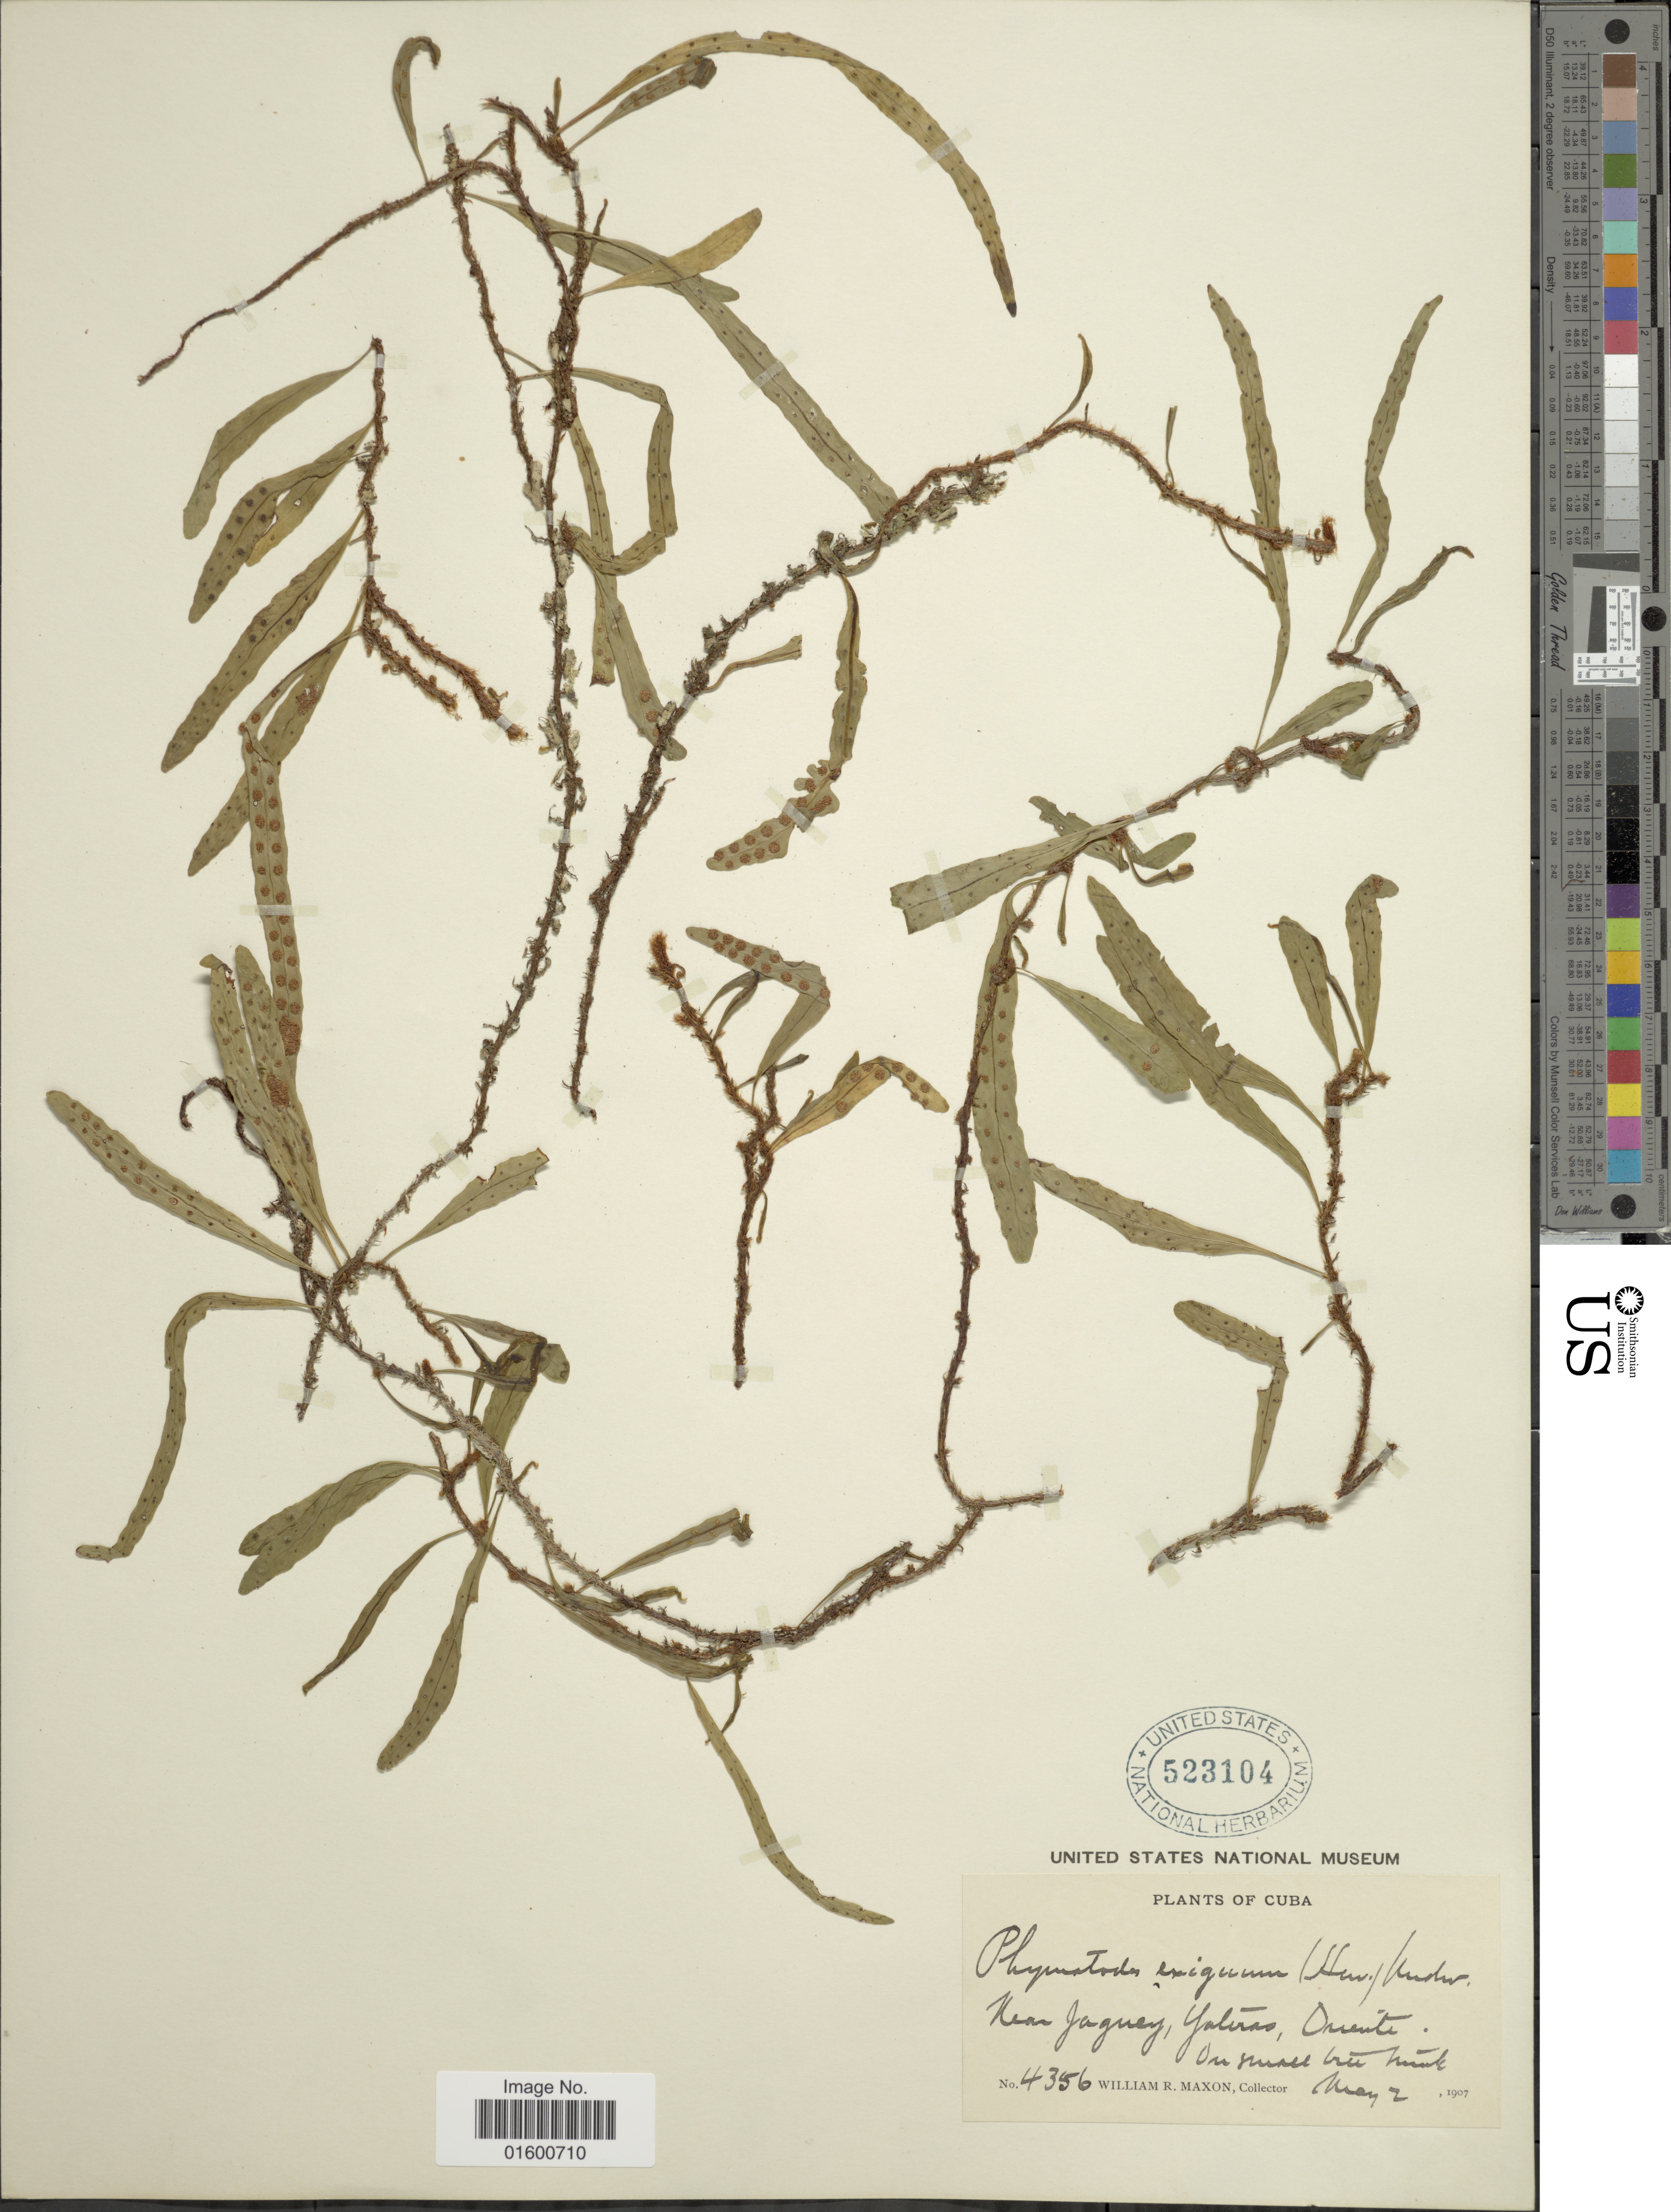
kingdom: Plantae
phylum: Tracheophyta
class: Polypodiopsida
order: Polypodiales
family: Polypodiaceae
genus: Microgramma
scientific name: Microgramma heterophylla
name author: (L.) Wherry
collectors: W. R. Maxon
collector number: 4356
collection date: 1907-05-02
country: Cuba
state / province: Oriente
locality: Near Yaguey, Yateras, Oriente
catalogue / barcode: US 523104